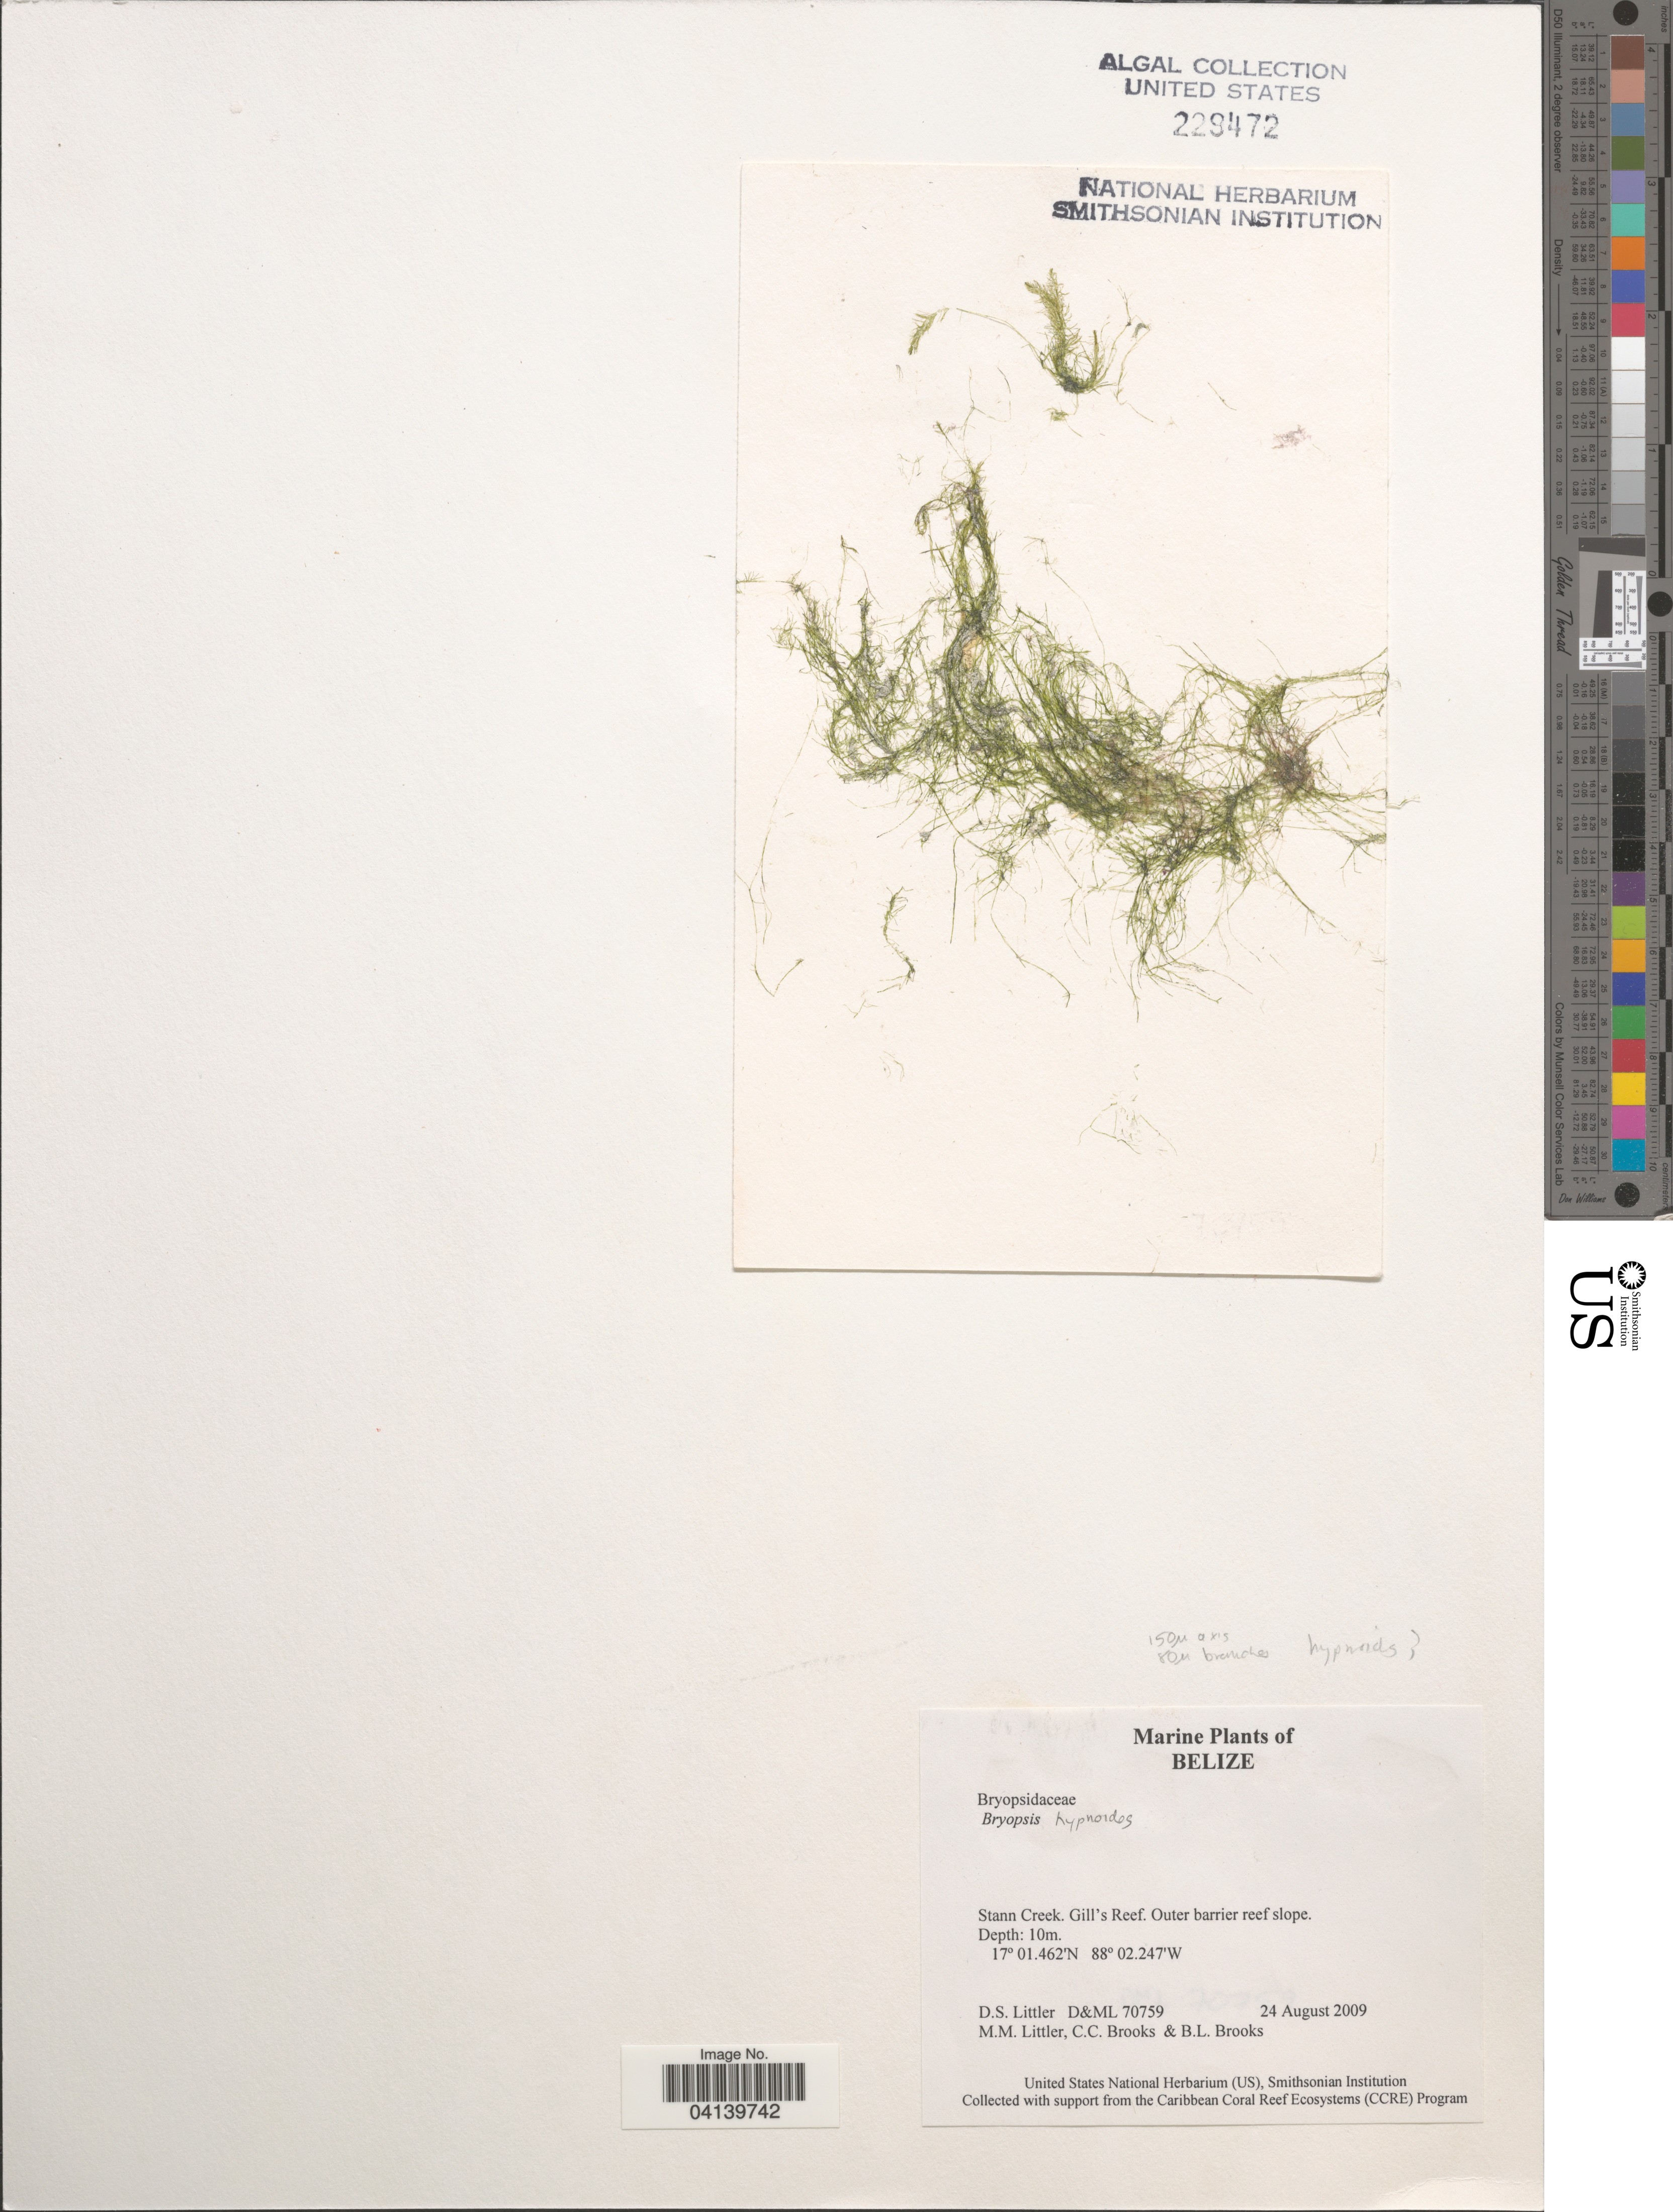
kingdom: Plantae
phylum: Chlorophyta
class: Ulvophyceae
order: Bryopsidales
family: Bryopsidaceae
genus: Bryopsis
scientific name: Bryopsis hypnoides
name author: J.V.Lamouroux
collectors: D. S. Littler, C. Brooks & B. Brooks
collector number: D&ML 70759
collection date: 2009-08-24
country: Belize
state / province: Stann Creek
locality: Gill's Reef.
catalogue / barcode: US 229472